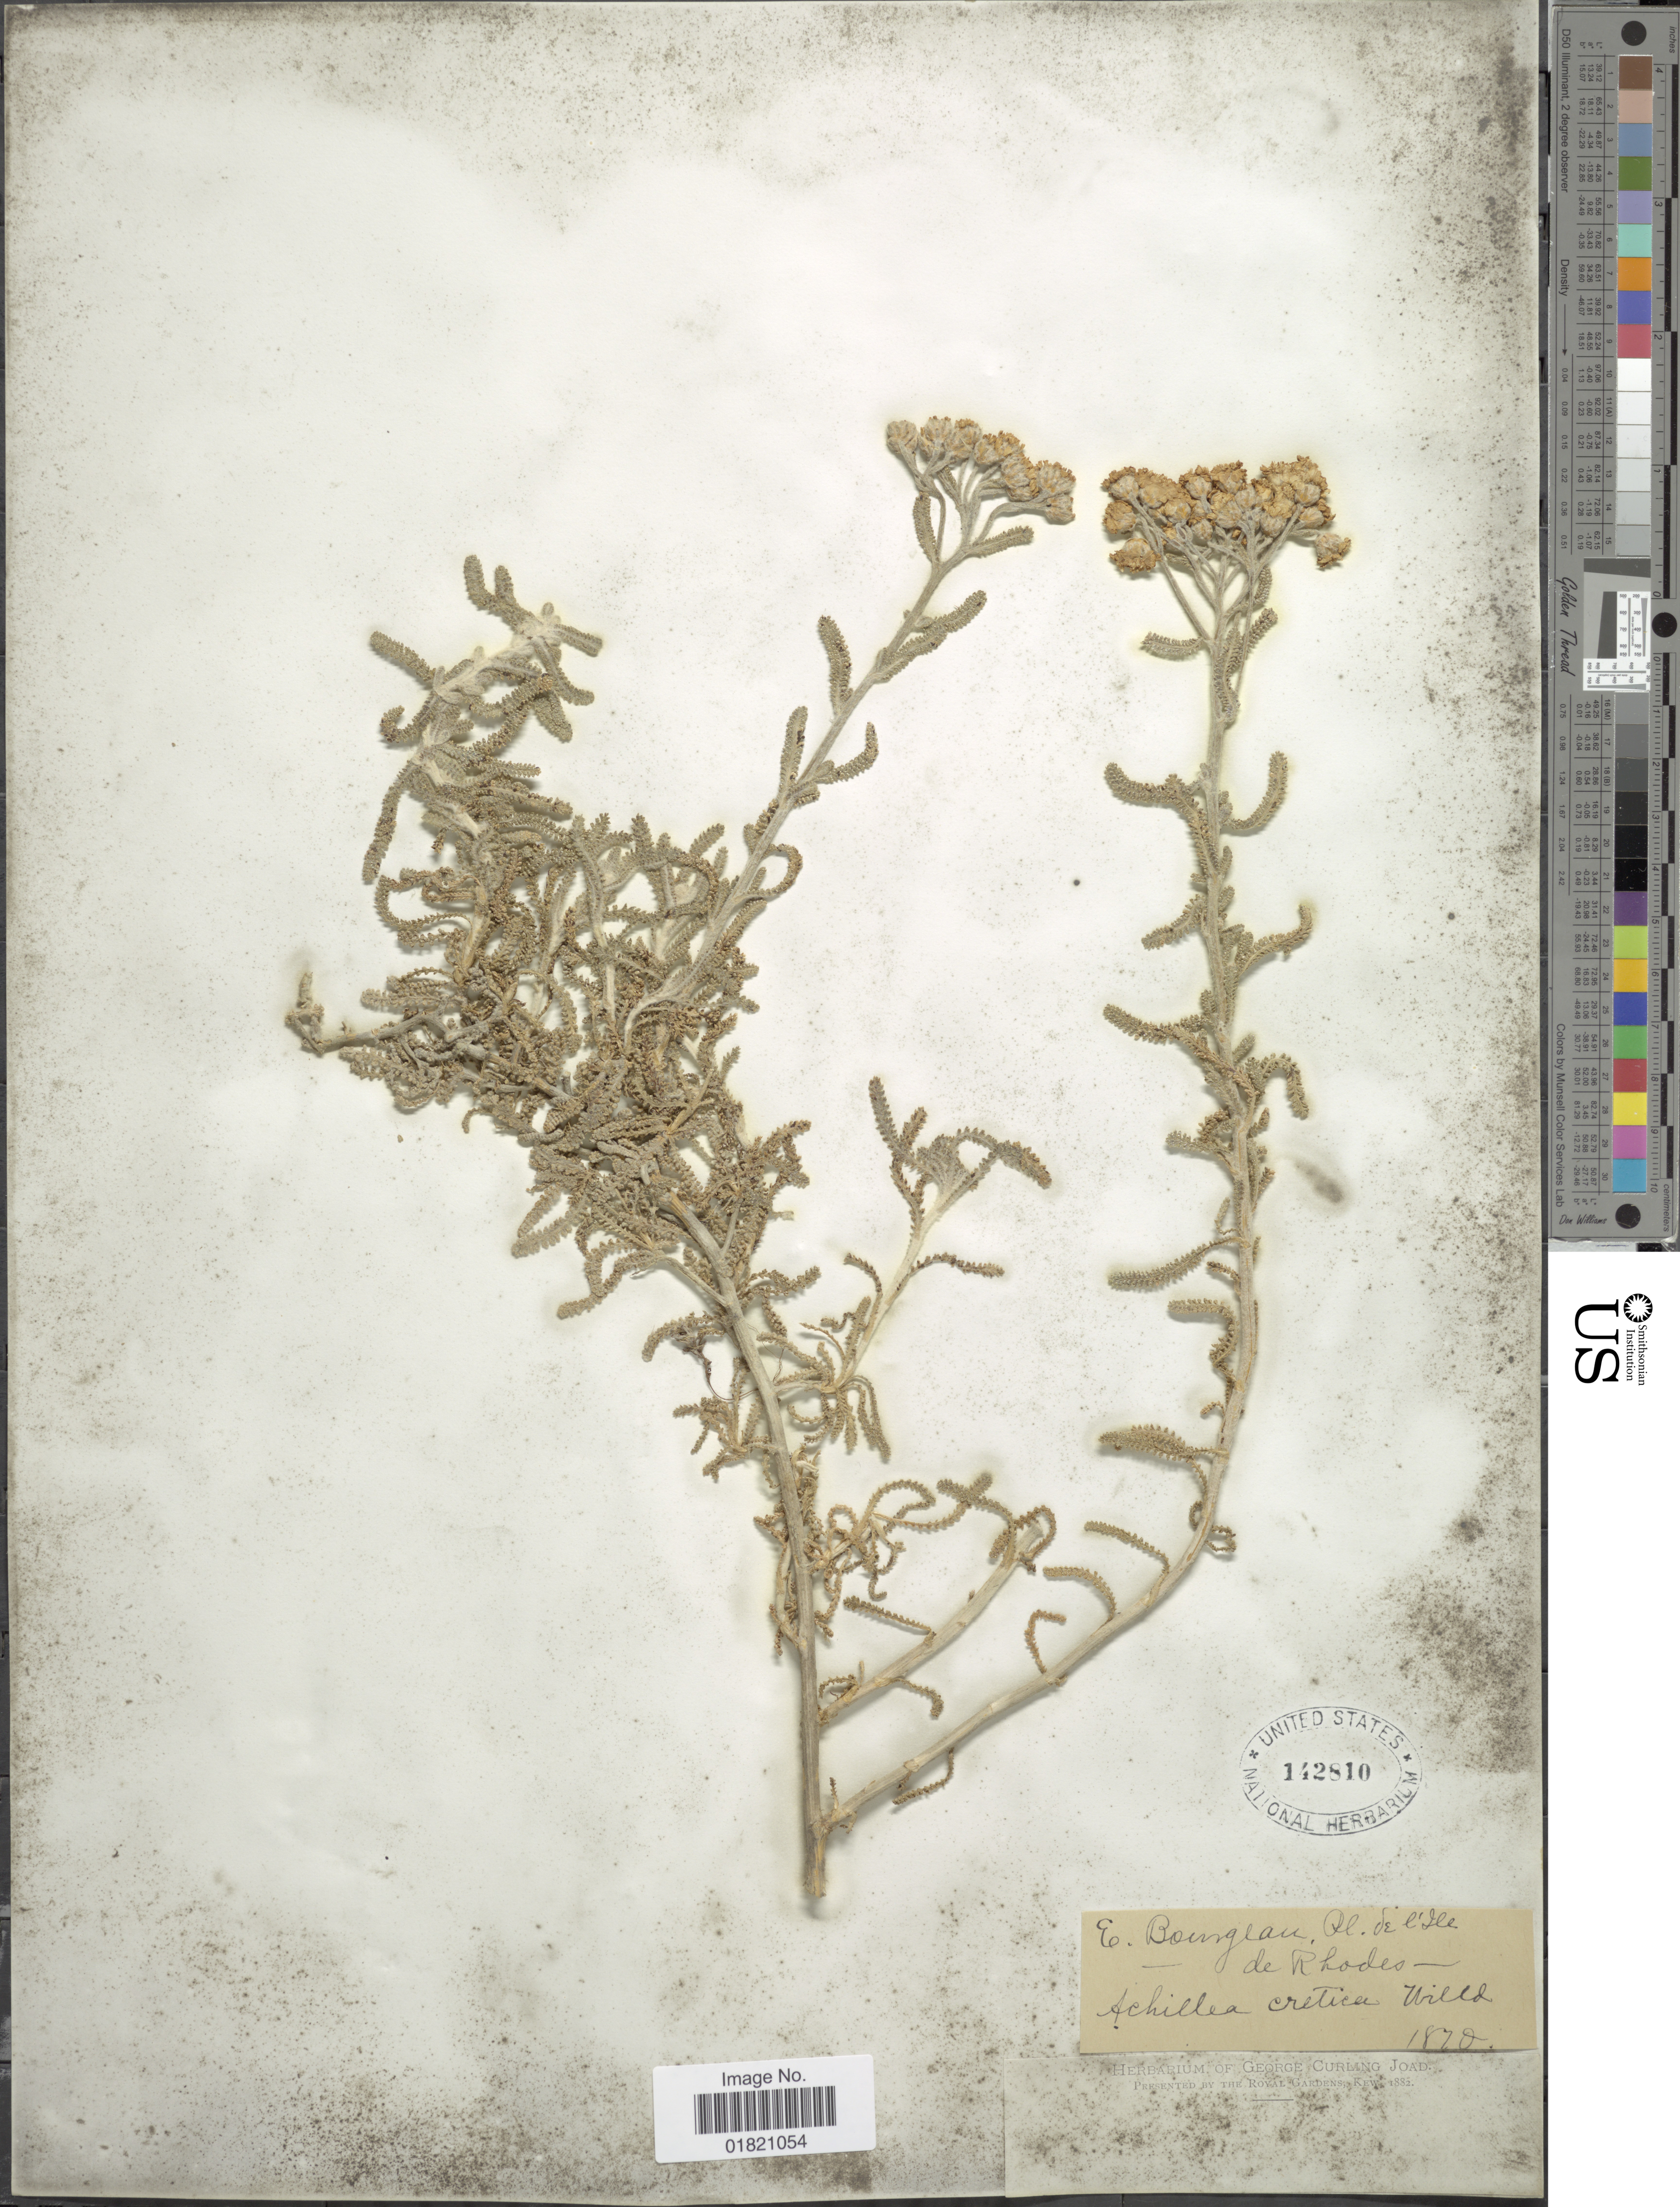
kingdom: Plantae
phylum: Tracheophyta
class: Magnoliopsida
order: Asterales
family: Asteraceae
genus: Achillea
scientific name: Achillea cretica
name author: L.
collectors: E. Bourgeau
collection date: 1820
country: Greece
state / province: South Aegean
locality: L'Ile de Rhodes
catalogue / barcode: US 142810